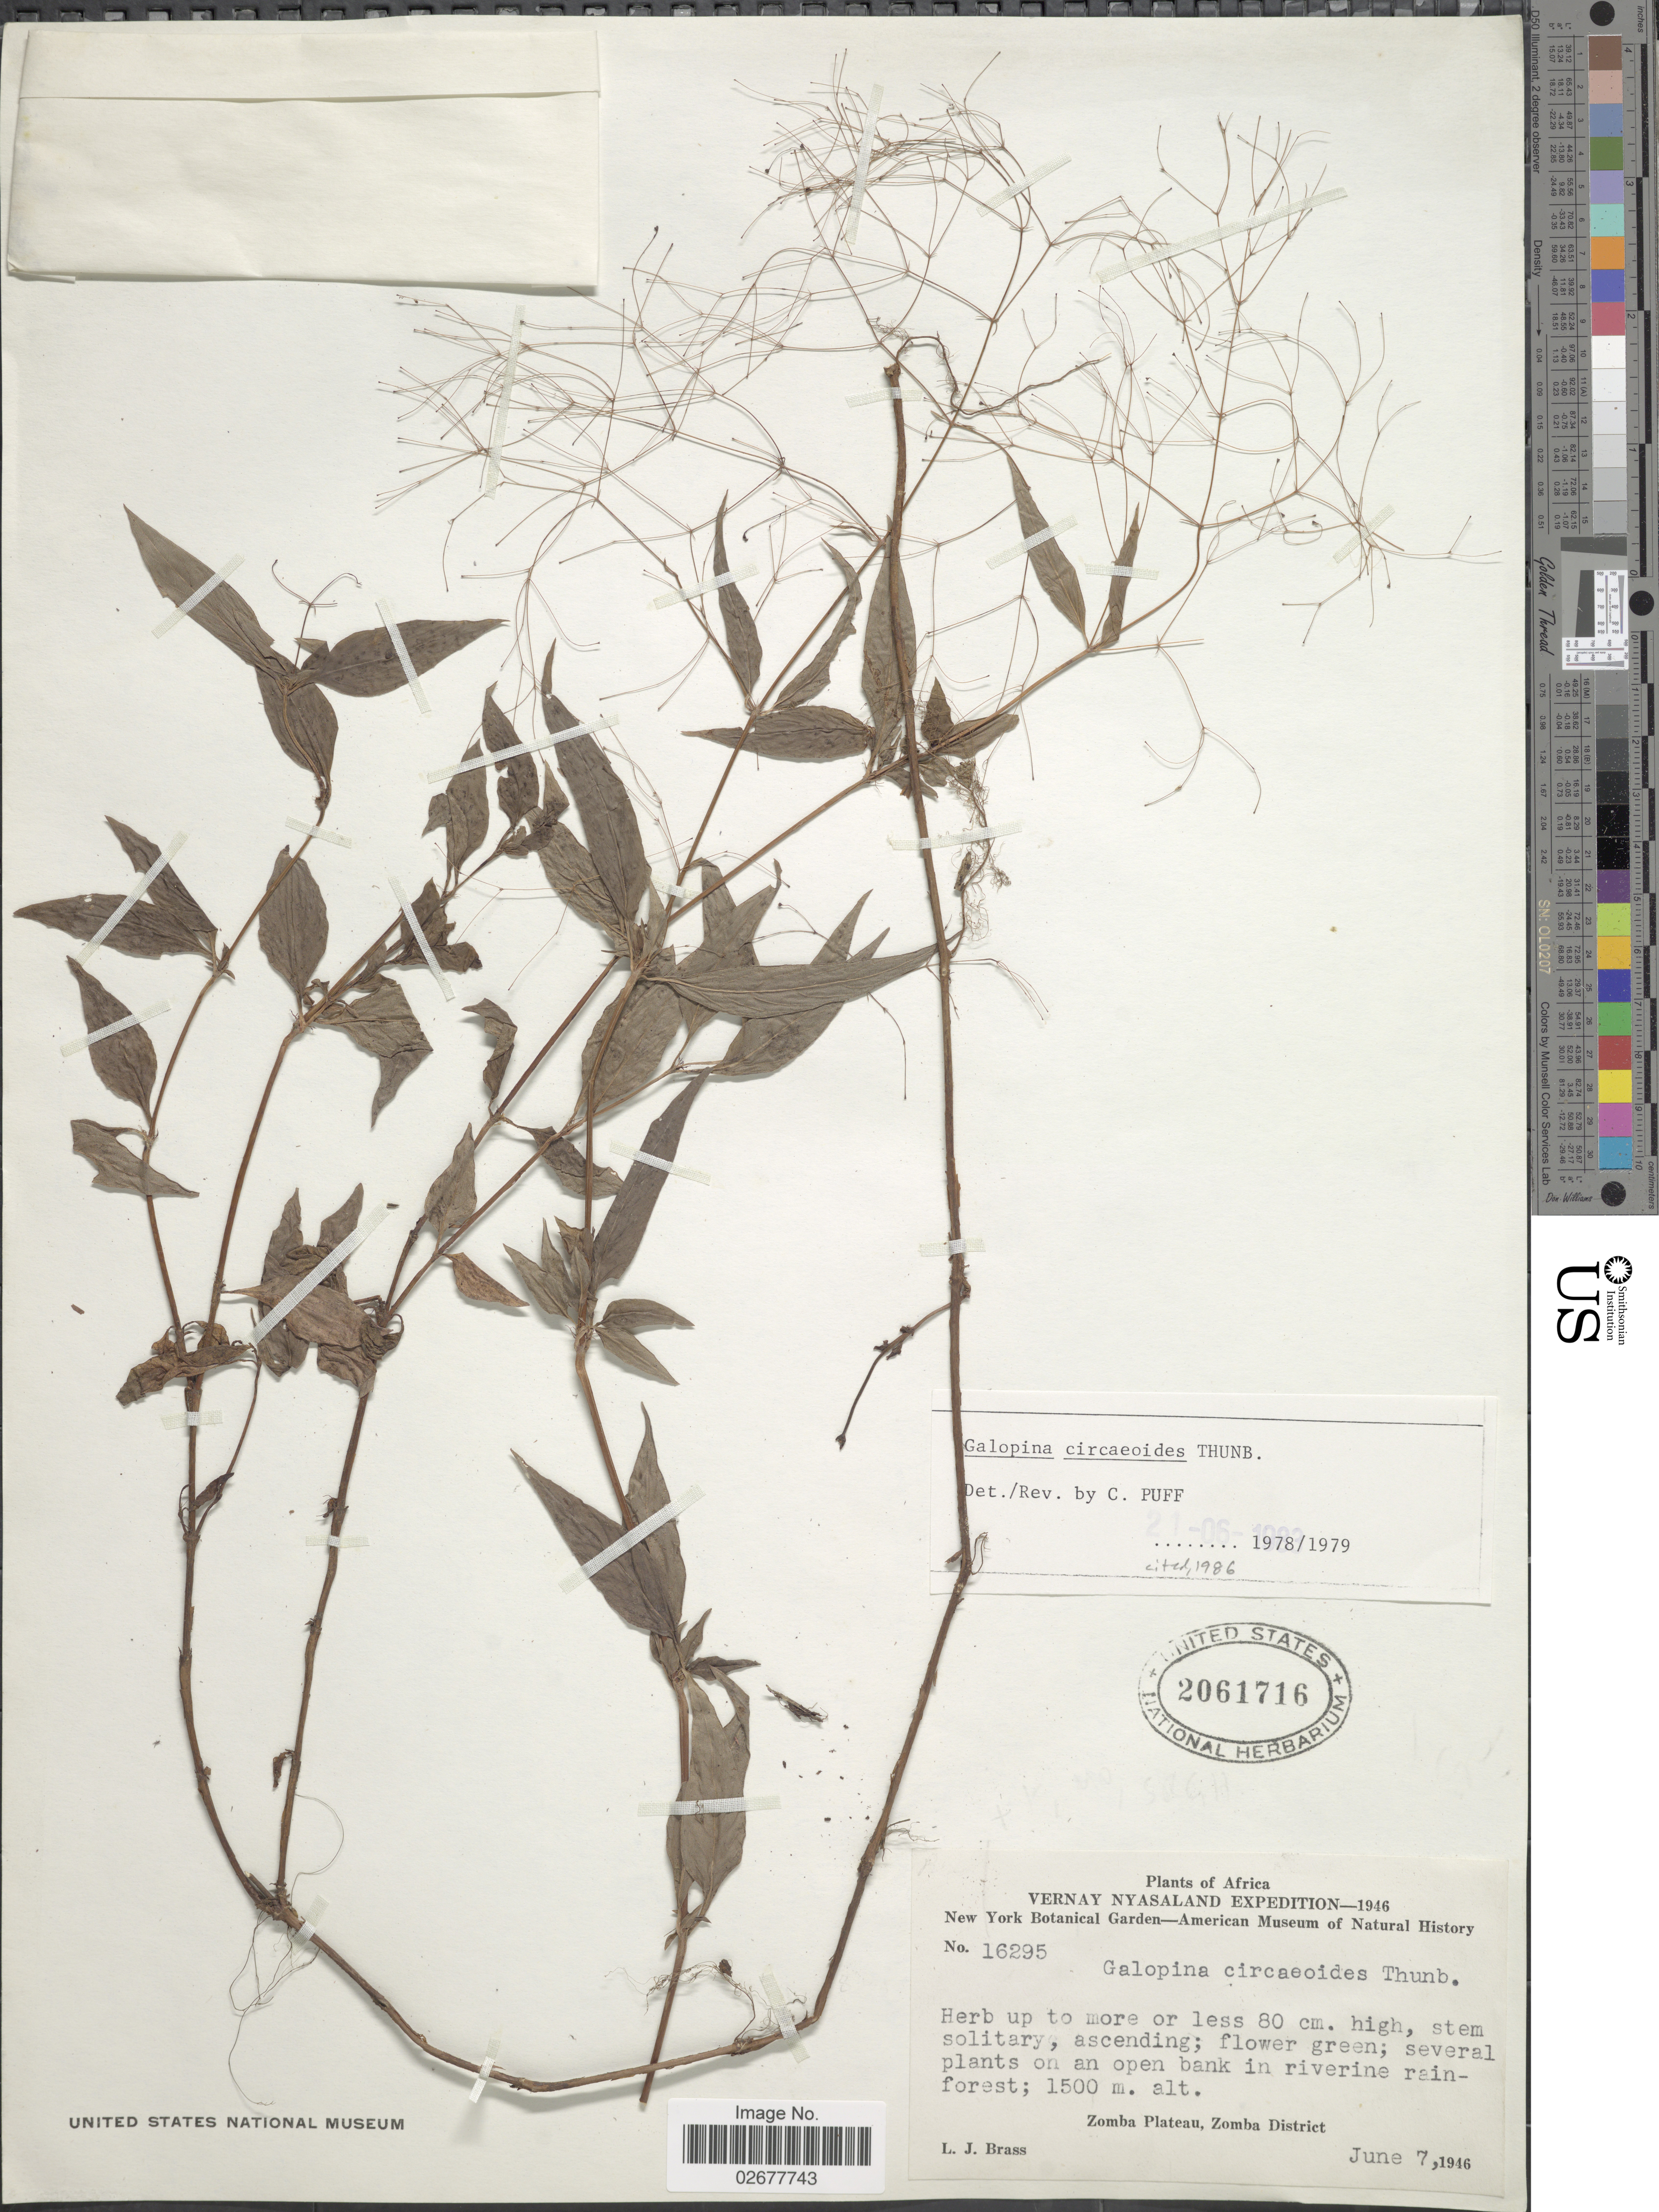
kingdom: Plantae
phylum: Tracheophyta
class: Magnoliopsida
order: Gentianales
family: Rubiaceae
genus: Galopina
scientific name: Galopina circaeoides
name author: Thunb.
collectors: L. J. Brass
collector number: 16295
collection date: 1946-06-07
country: Malawi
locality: Vernay Nyasaland. Several plants on an open bank in riverine rainforest. Zomba Plateau, Zomba District.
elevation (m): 1500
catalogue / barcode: US 2061716